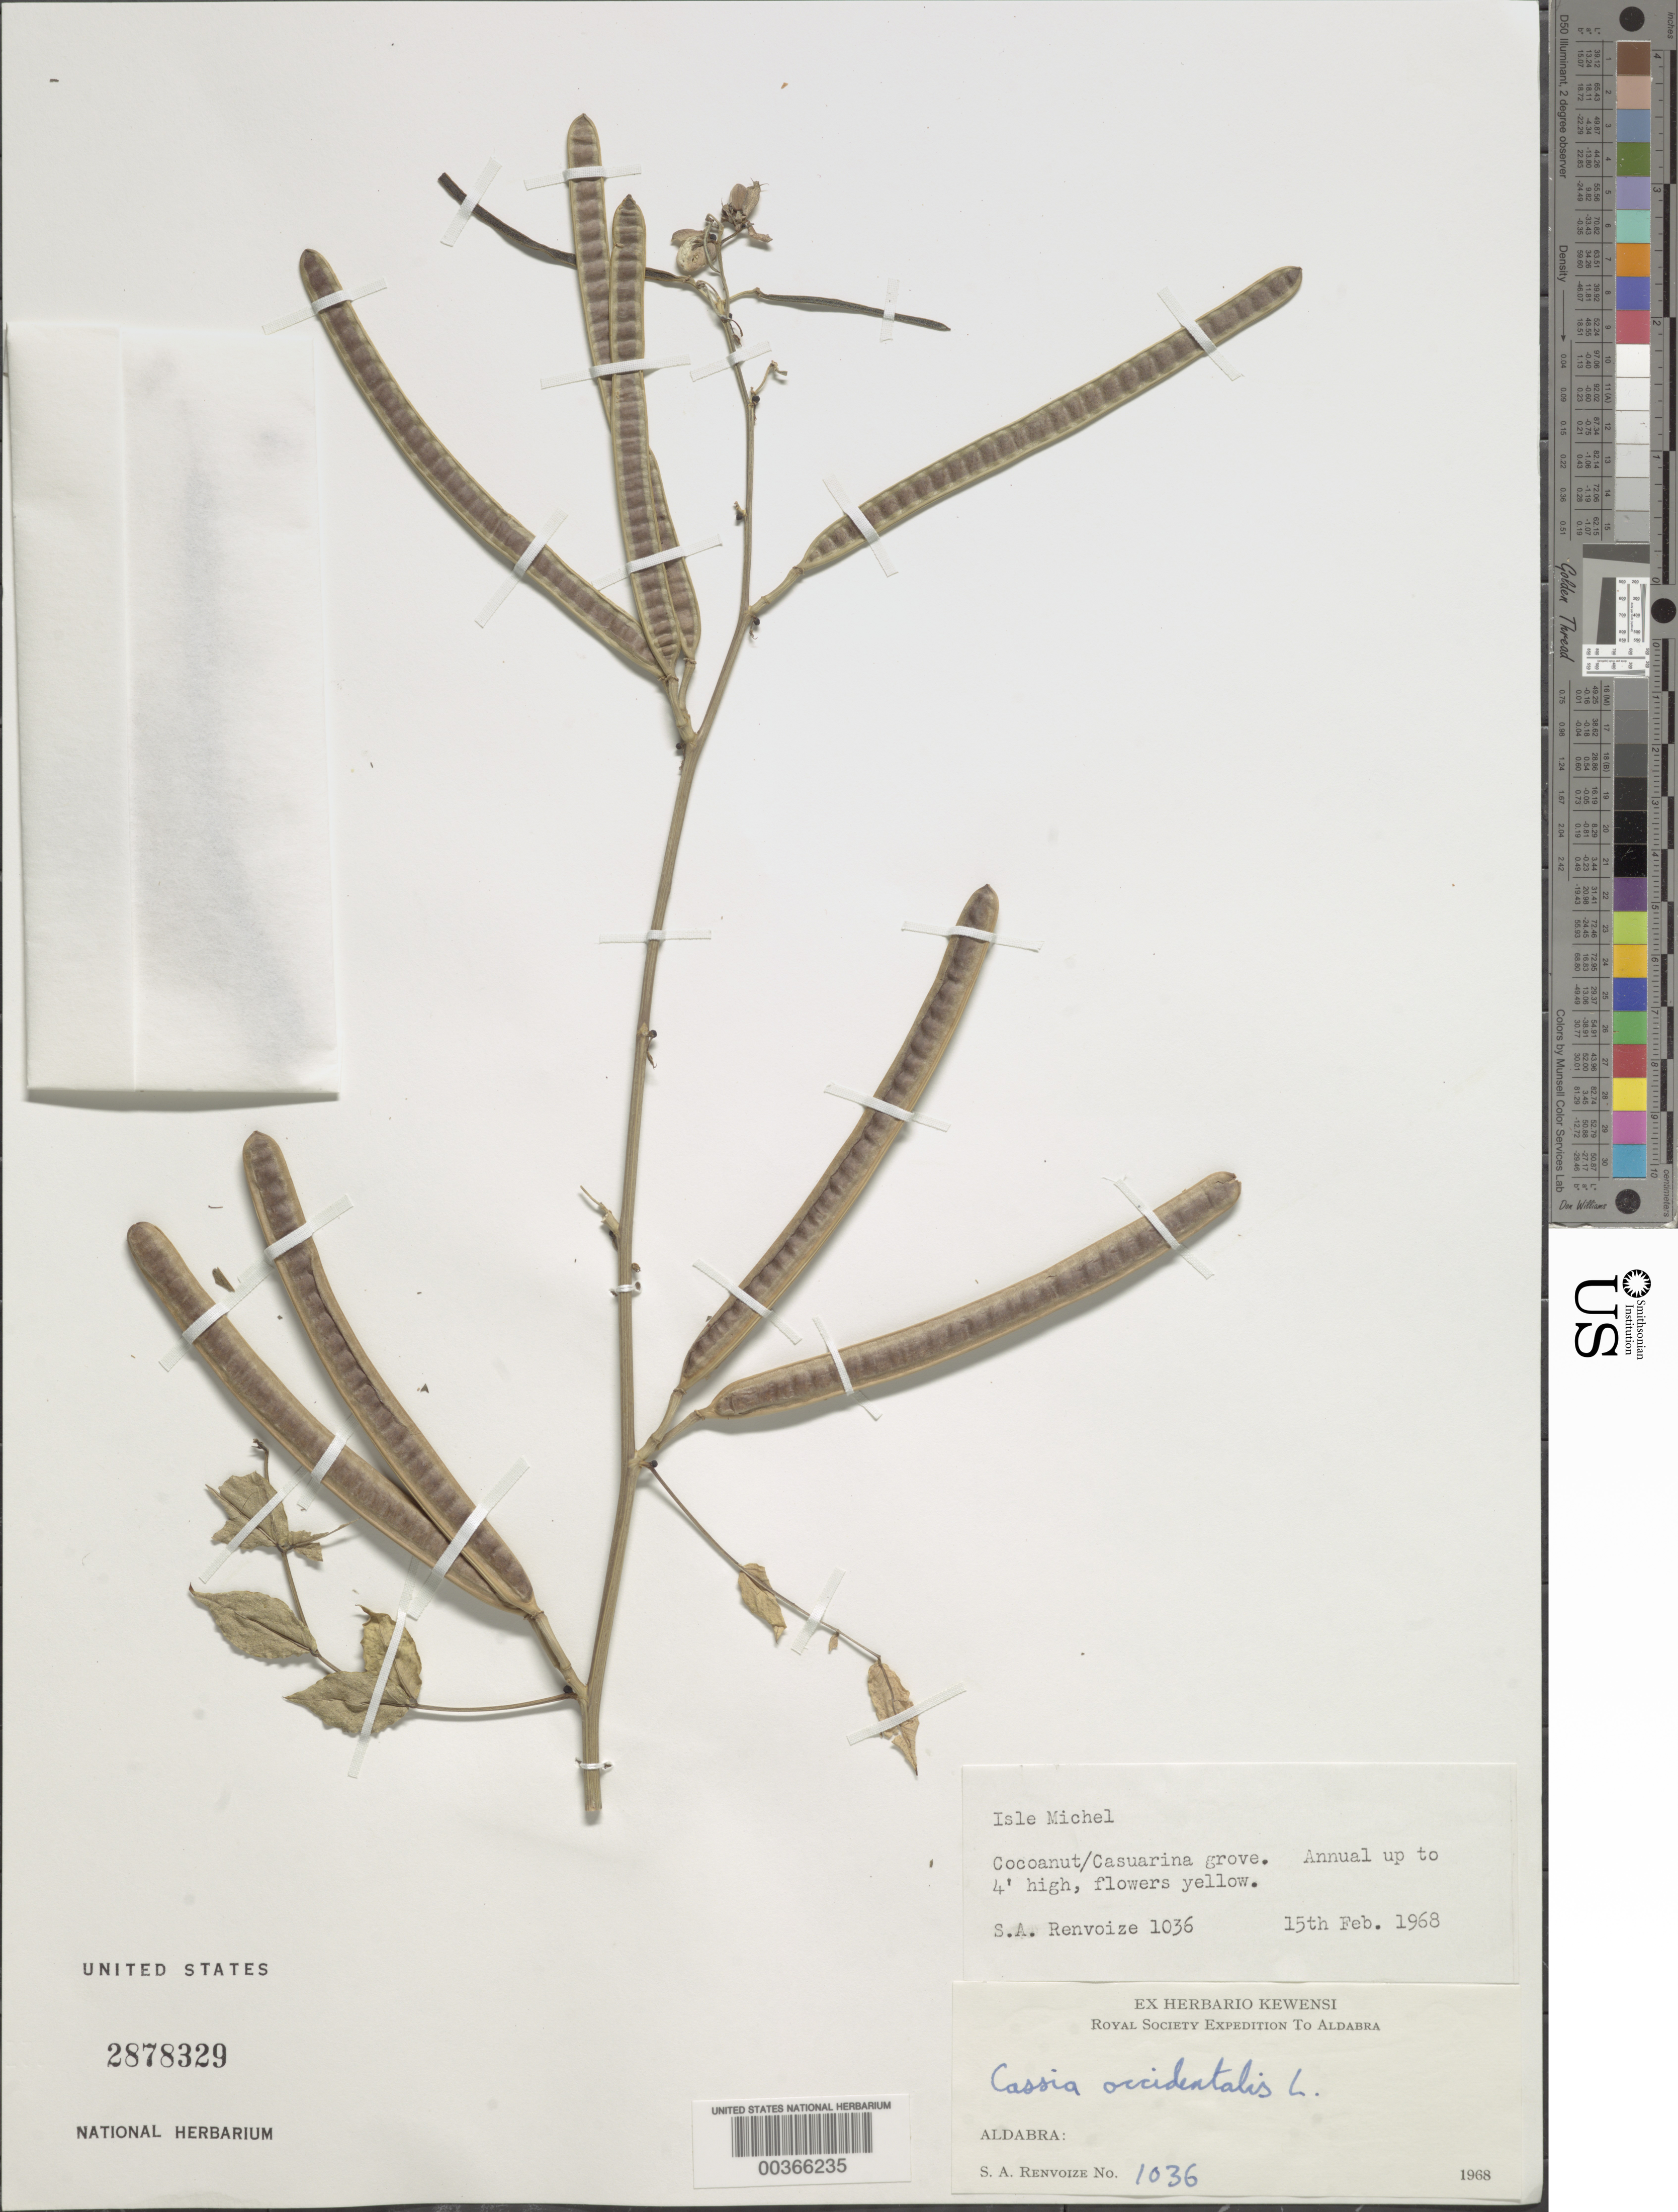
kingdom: Plantae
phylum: Tracheophyta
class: Magnoliopsida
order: Fabales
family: Fabaceae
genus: Senna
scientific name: Senna occidentalis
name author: (L.) Link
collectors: S. A. Renvoize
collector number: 1036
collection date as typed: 15 Feb 1968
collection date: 1968-02-15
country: Seychelles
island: Aldabra Atoll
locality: Ile Michel, coconut/casuarina grove. [Michel I. = Coconut Islet]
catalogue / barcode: US 2878329